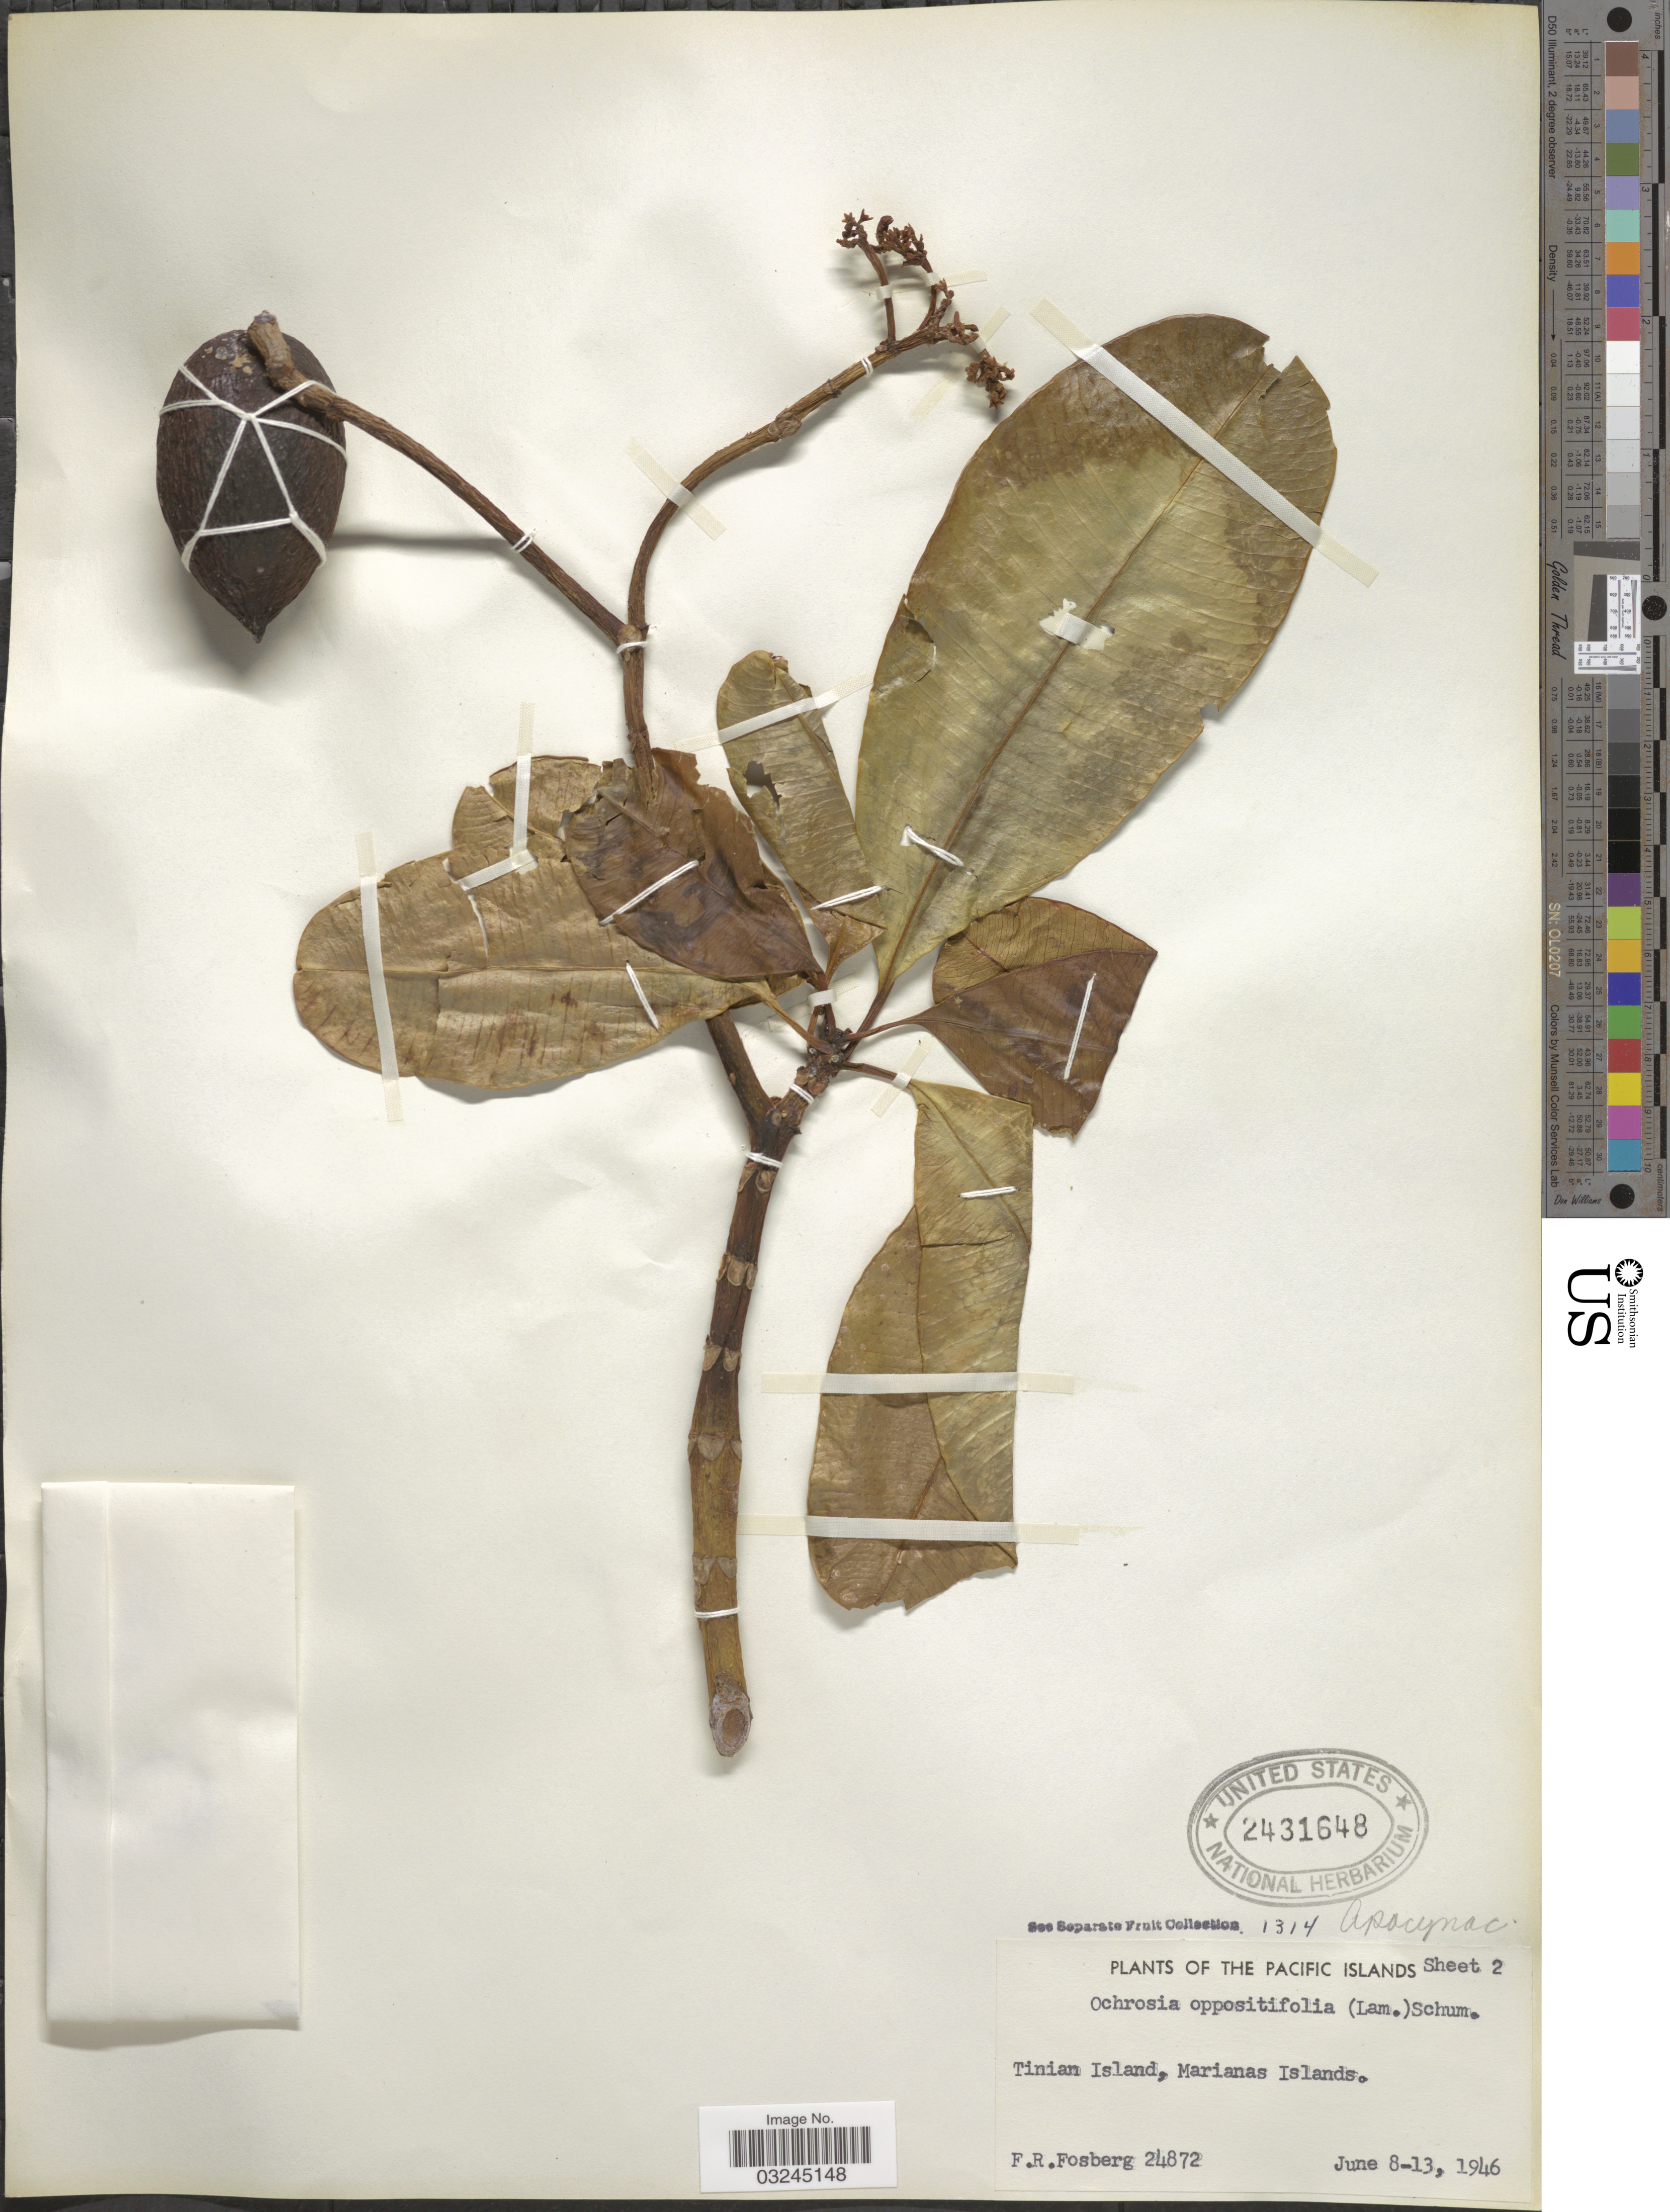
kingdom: Plantae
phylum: Tracheophyta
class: Magnoliopsida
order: Gentianales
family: Apocynaceae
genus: Ochrosia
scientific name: Ochrosia oppositifolia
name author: (Lam.) K. Schum.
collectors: F. R. Fosberg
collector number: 24872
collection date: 1946-06-08/1946-06-13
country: Northern Mariana Islands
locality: The Pacific Islands. Tinian Island, Marianas Islands.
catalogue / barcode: US 2431648